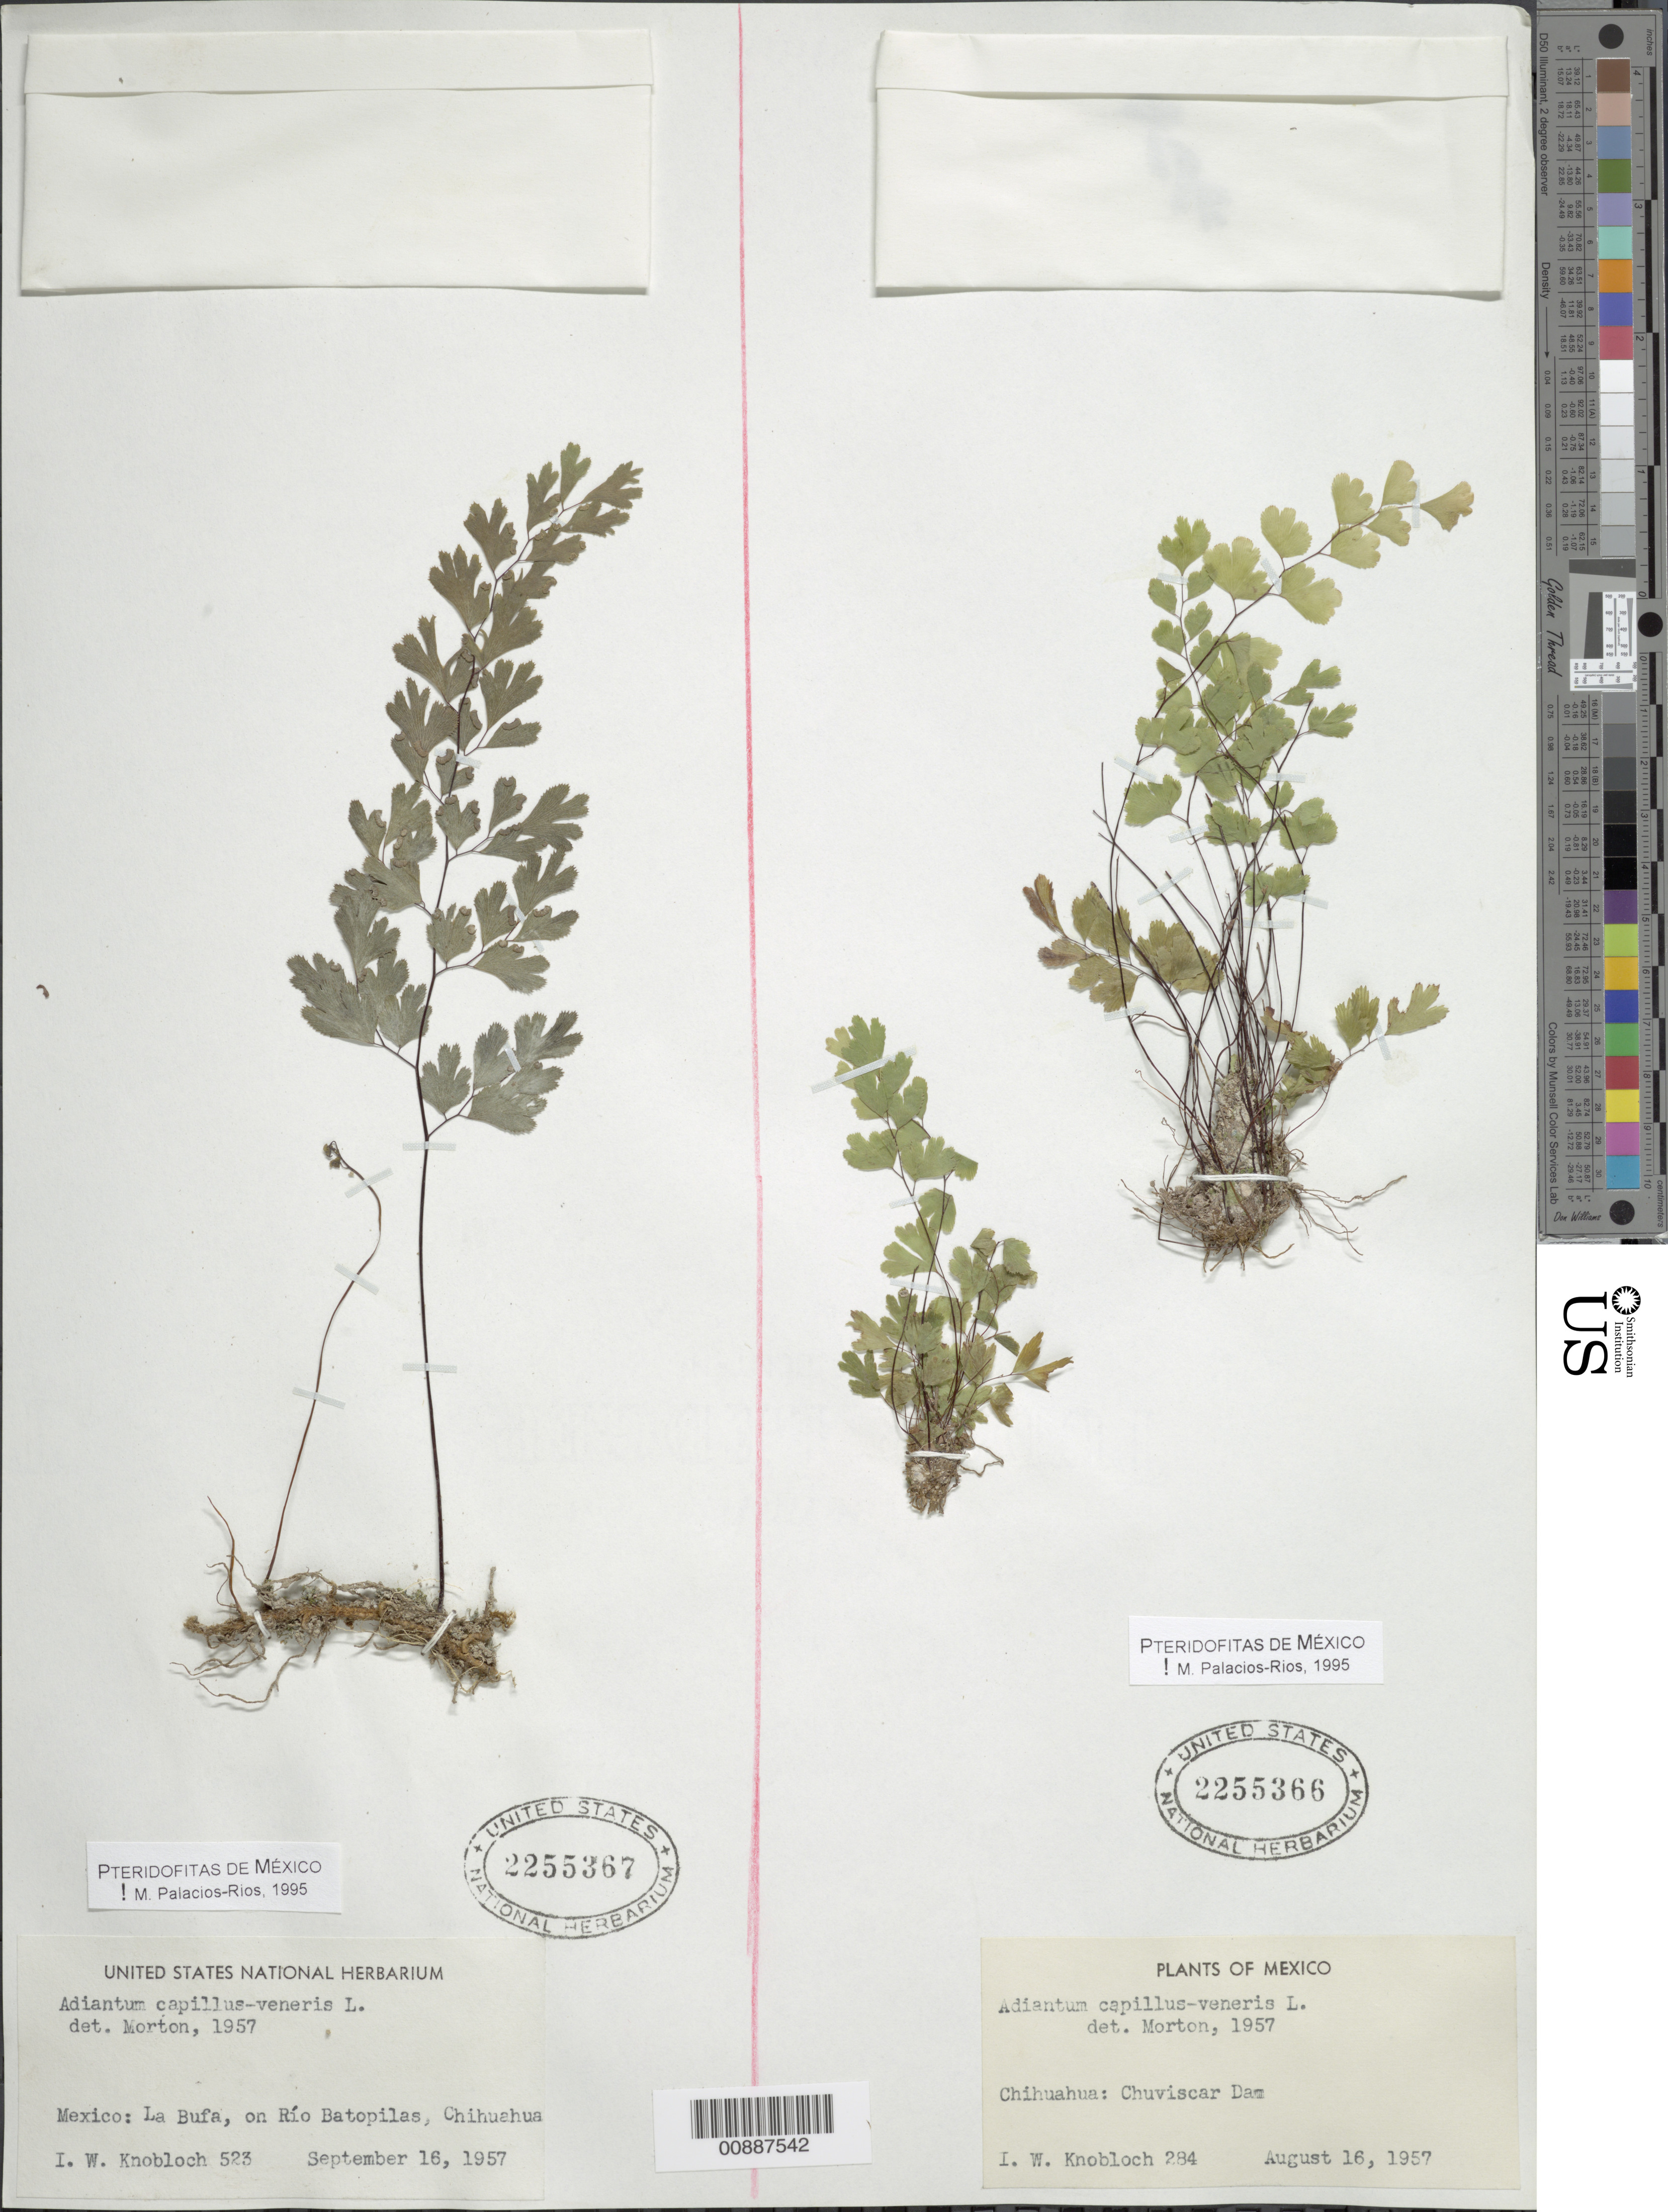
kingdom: Plantae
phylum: Tracheophyta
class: Polypodiopsida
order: Polypodiales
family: Pteridaceae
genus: Adiantum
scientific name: Adiantum capillus-veneris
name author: L.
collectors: I. W. Knobloch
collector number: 284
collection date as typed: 16 Aug 1957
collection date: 1957-08-16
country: Mexico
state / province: Chihuahua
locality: Chuviscar Dam, Chihuahua.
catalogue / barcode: US 2255366